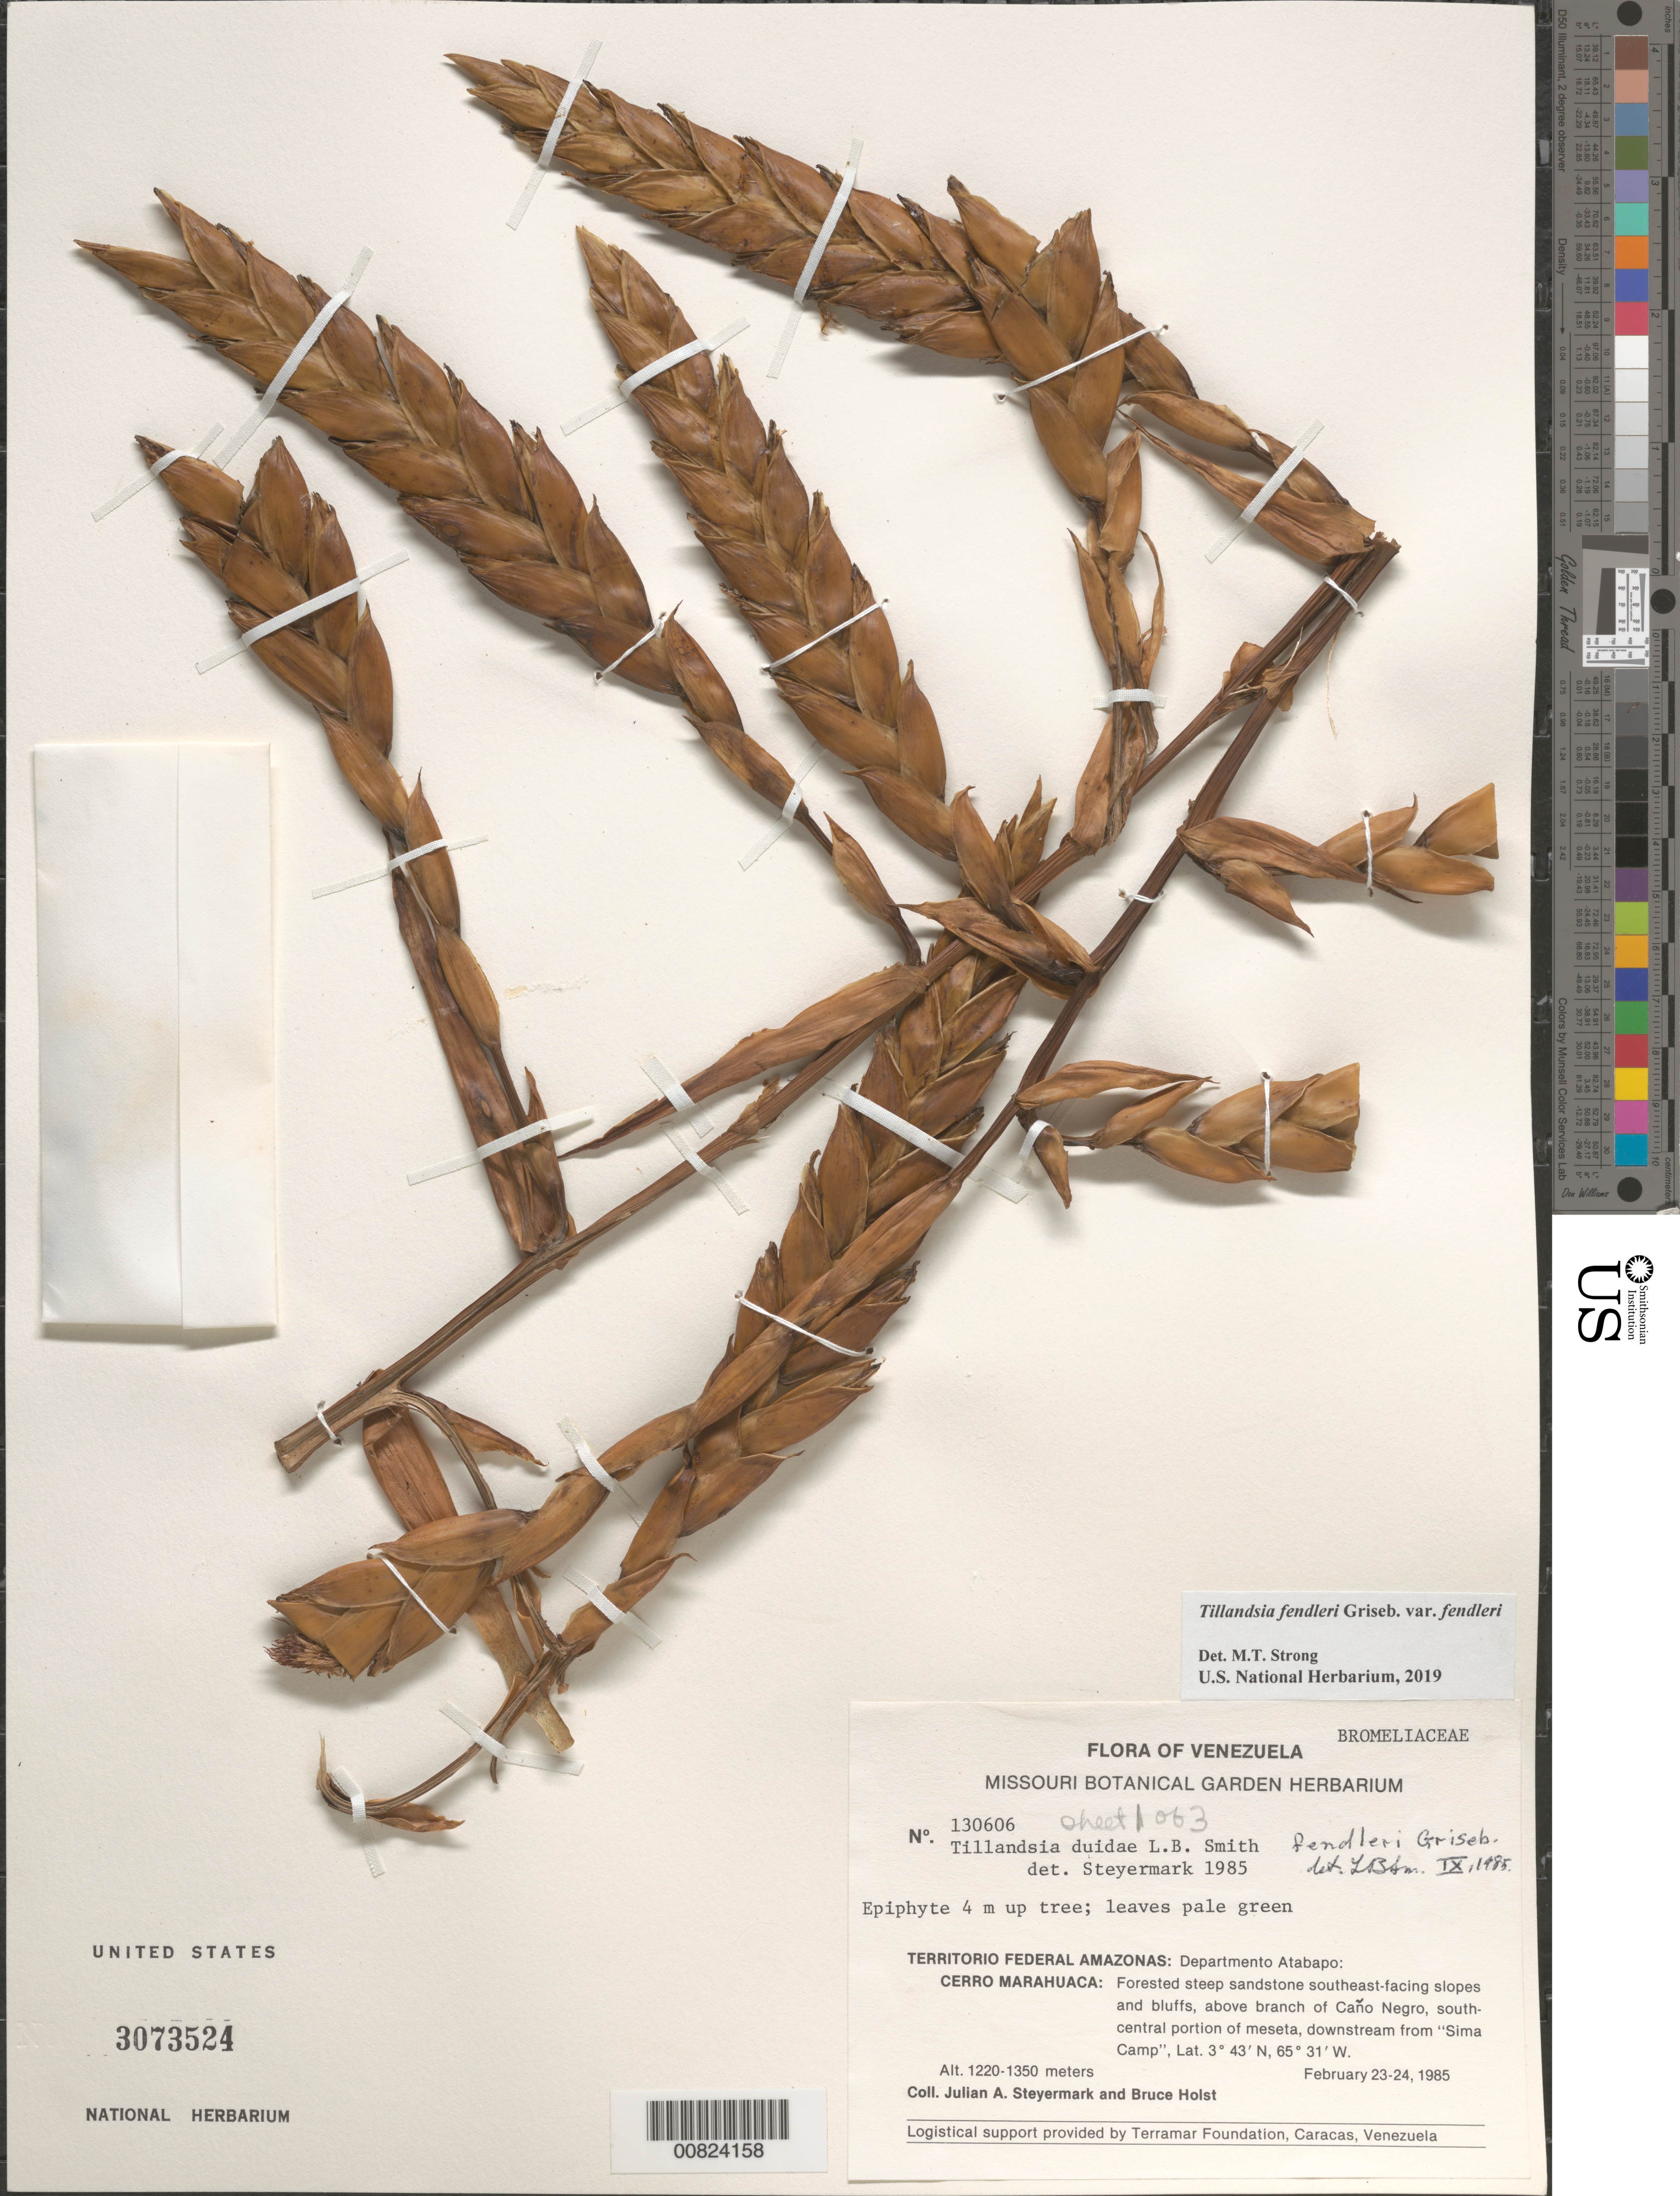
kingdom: Plantae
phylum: Tracheophyta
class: Liliopsida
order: Poales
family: Bromeliaceae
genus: Tillandsia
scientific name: Tillandsia fendleri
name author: Griseb.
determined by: Smith, Lyman B., (US), NMNH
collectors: J. Steyermark & B. Holst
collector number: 130606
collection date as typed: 23-Feb-85 to 24-Feb-85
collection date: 1985-02-23/1985-02-24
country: Venezuela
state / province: Amazonas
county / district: Atabapo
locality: Cerro Marahuaca; above branch of Caño Negro, South-central portion of Mesenta, downstream from "Sima Camp"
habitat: Forested steep sandstone SE slopes and bluffs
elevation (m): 1220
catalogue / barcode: US 3073524